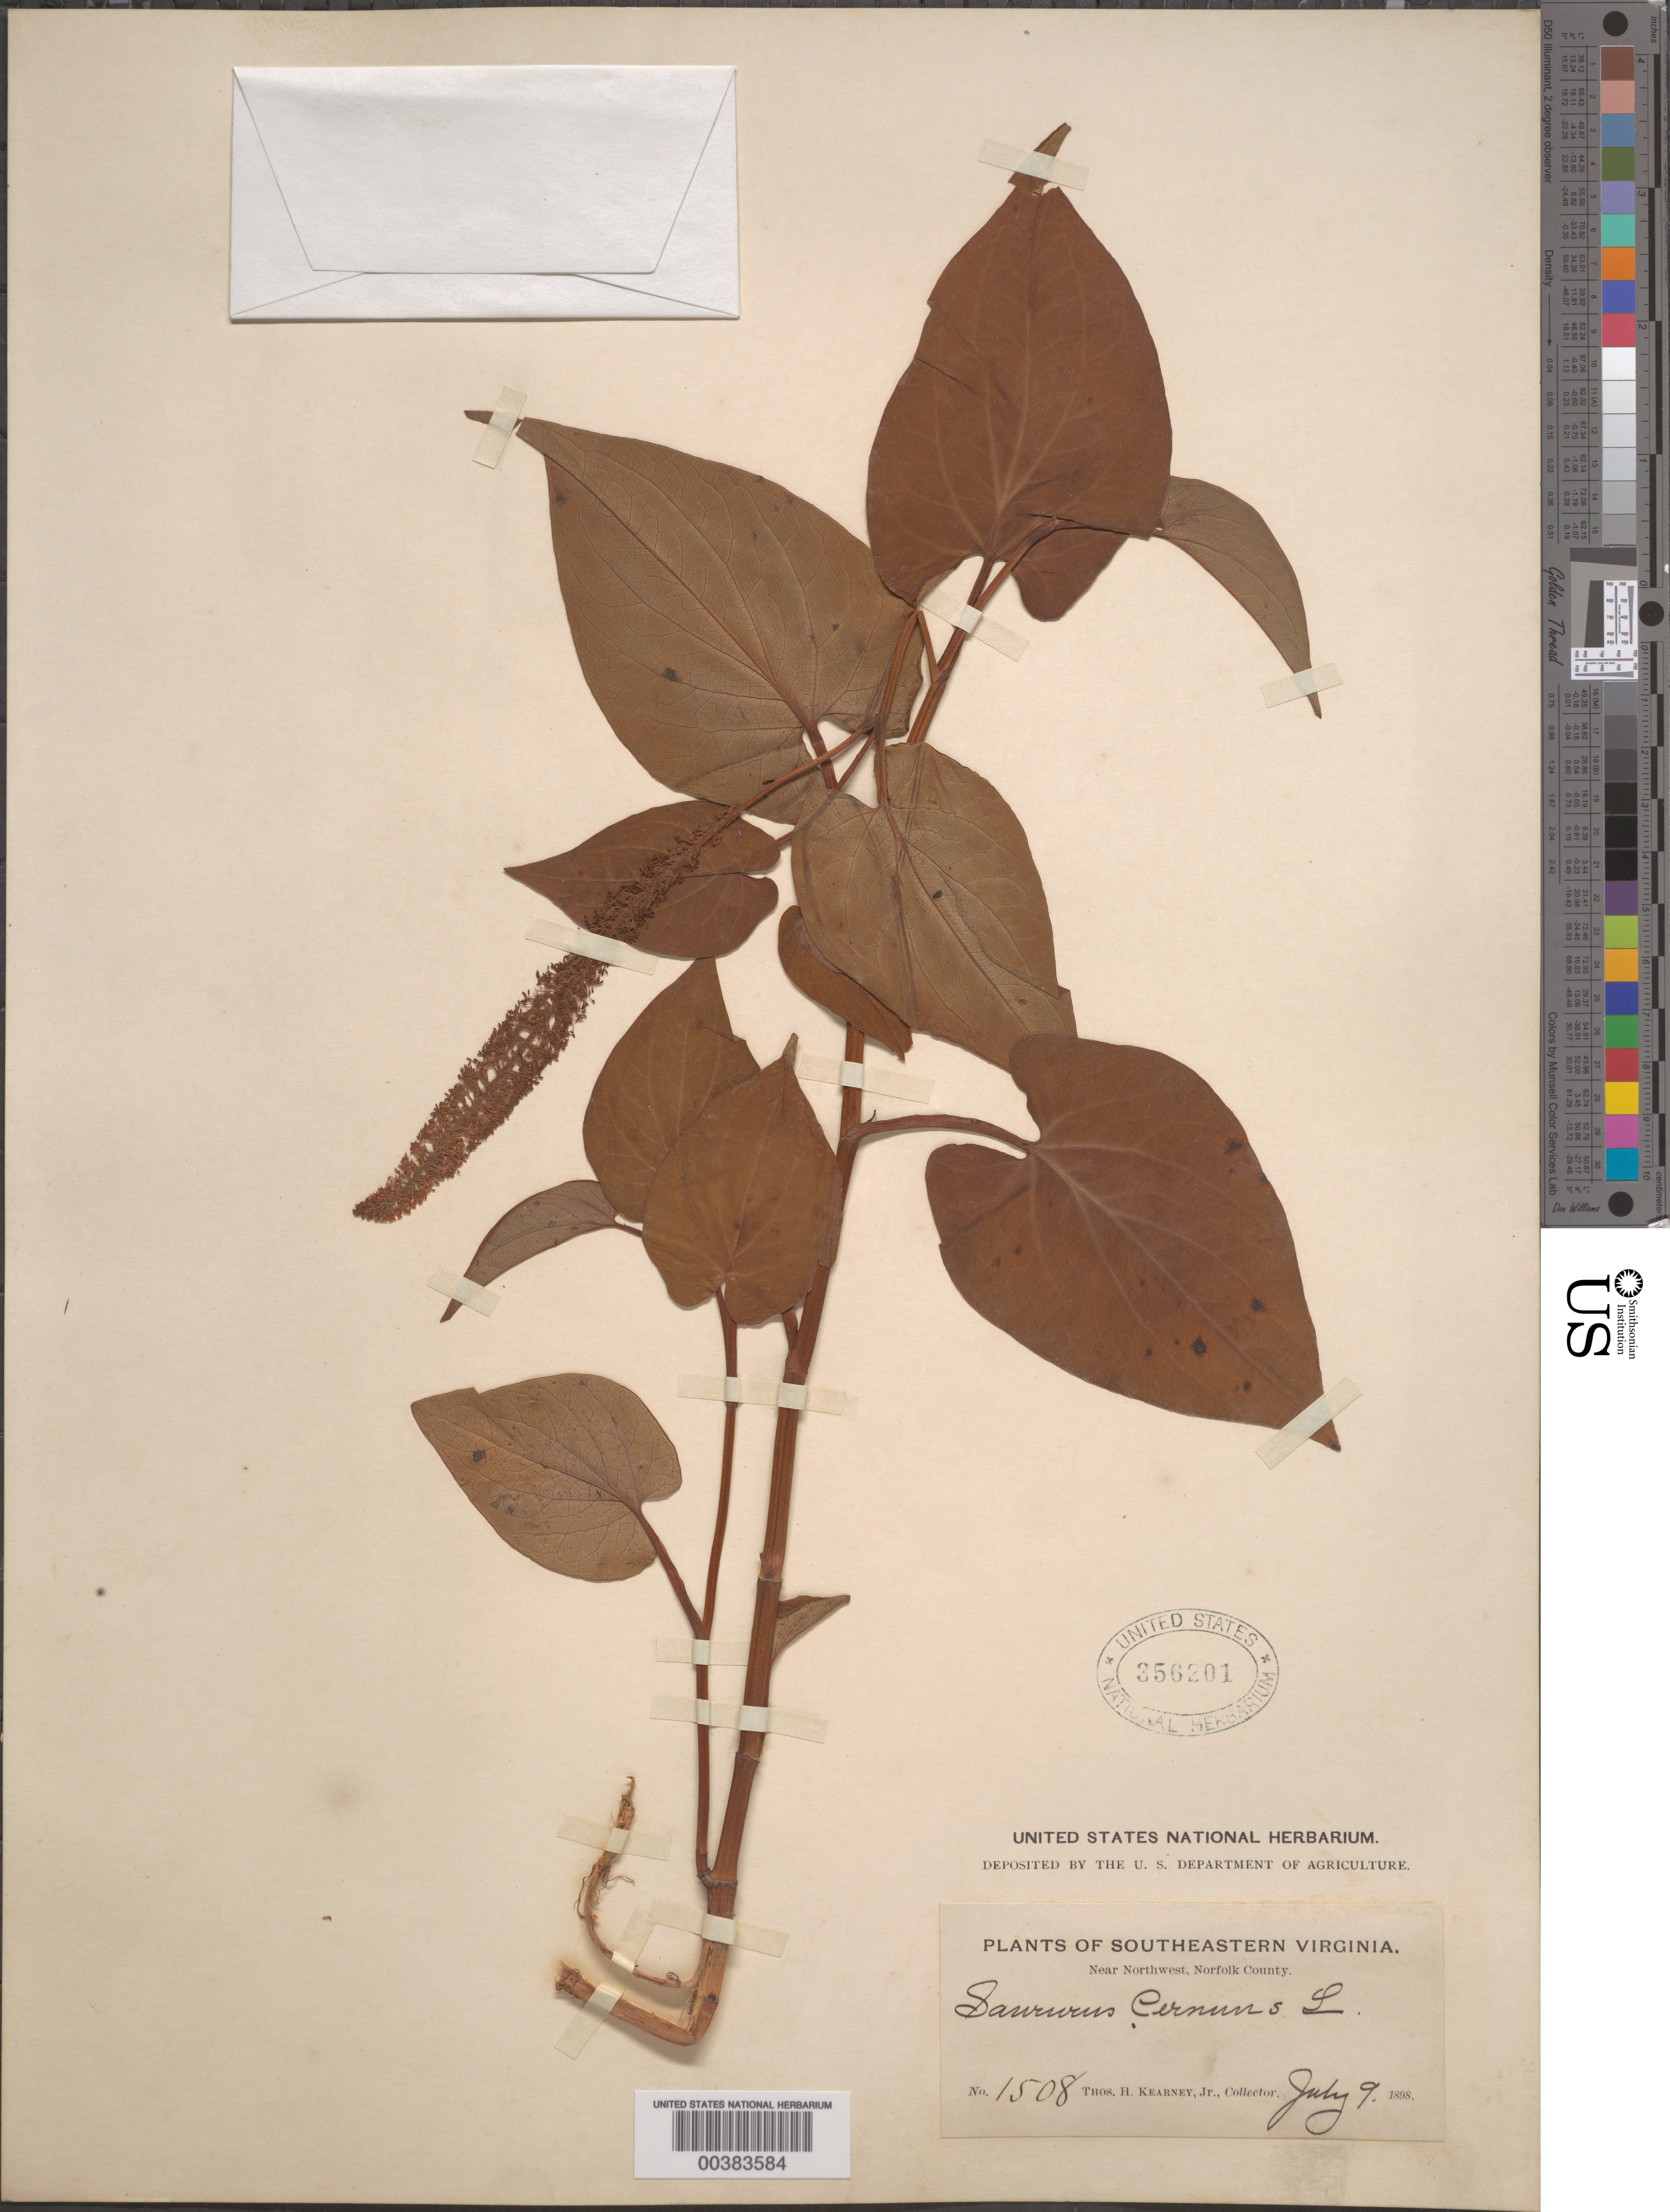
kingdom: Plantae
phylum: Tracheophyta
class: Magnoliopsida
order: Piperales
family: Saururaceae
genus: Saururus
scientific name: Saururus cernuus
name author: L.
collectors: T. H. Kearney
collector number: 1508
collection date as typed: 09 Jul 1898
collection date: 1898-07-09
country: United States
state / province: Virginia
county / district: City of Chesapeake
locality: Near northwest. [in former norfolk county.]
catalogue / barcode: US 356201